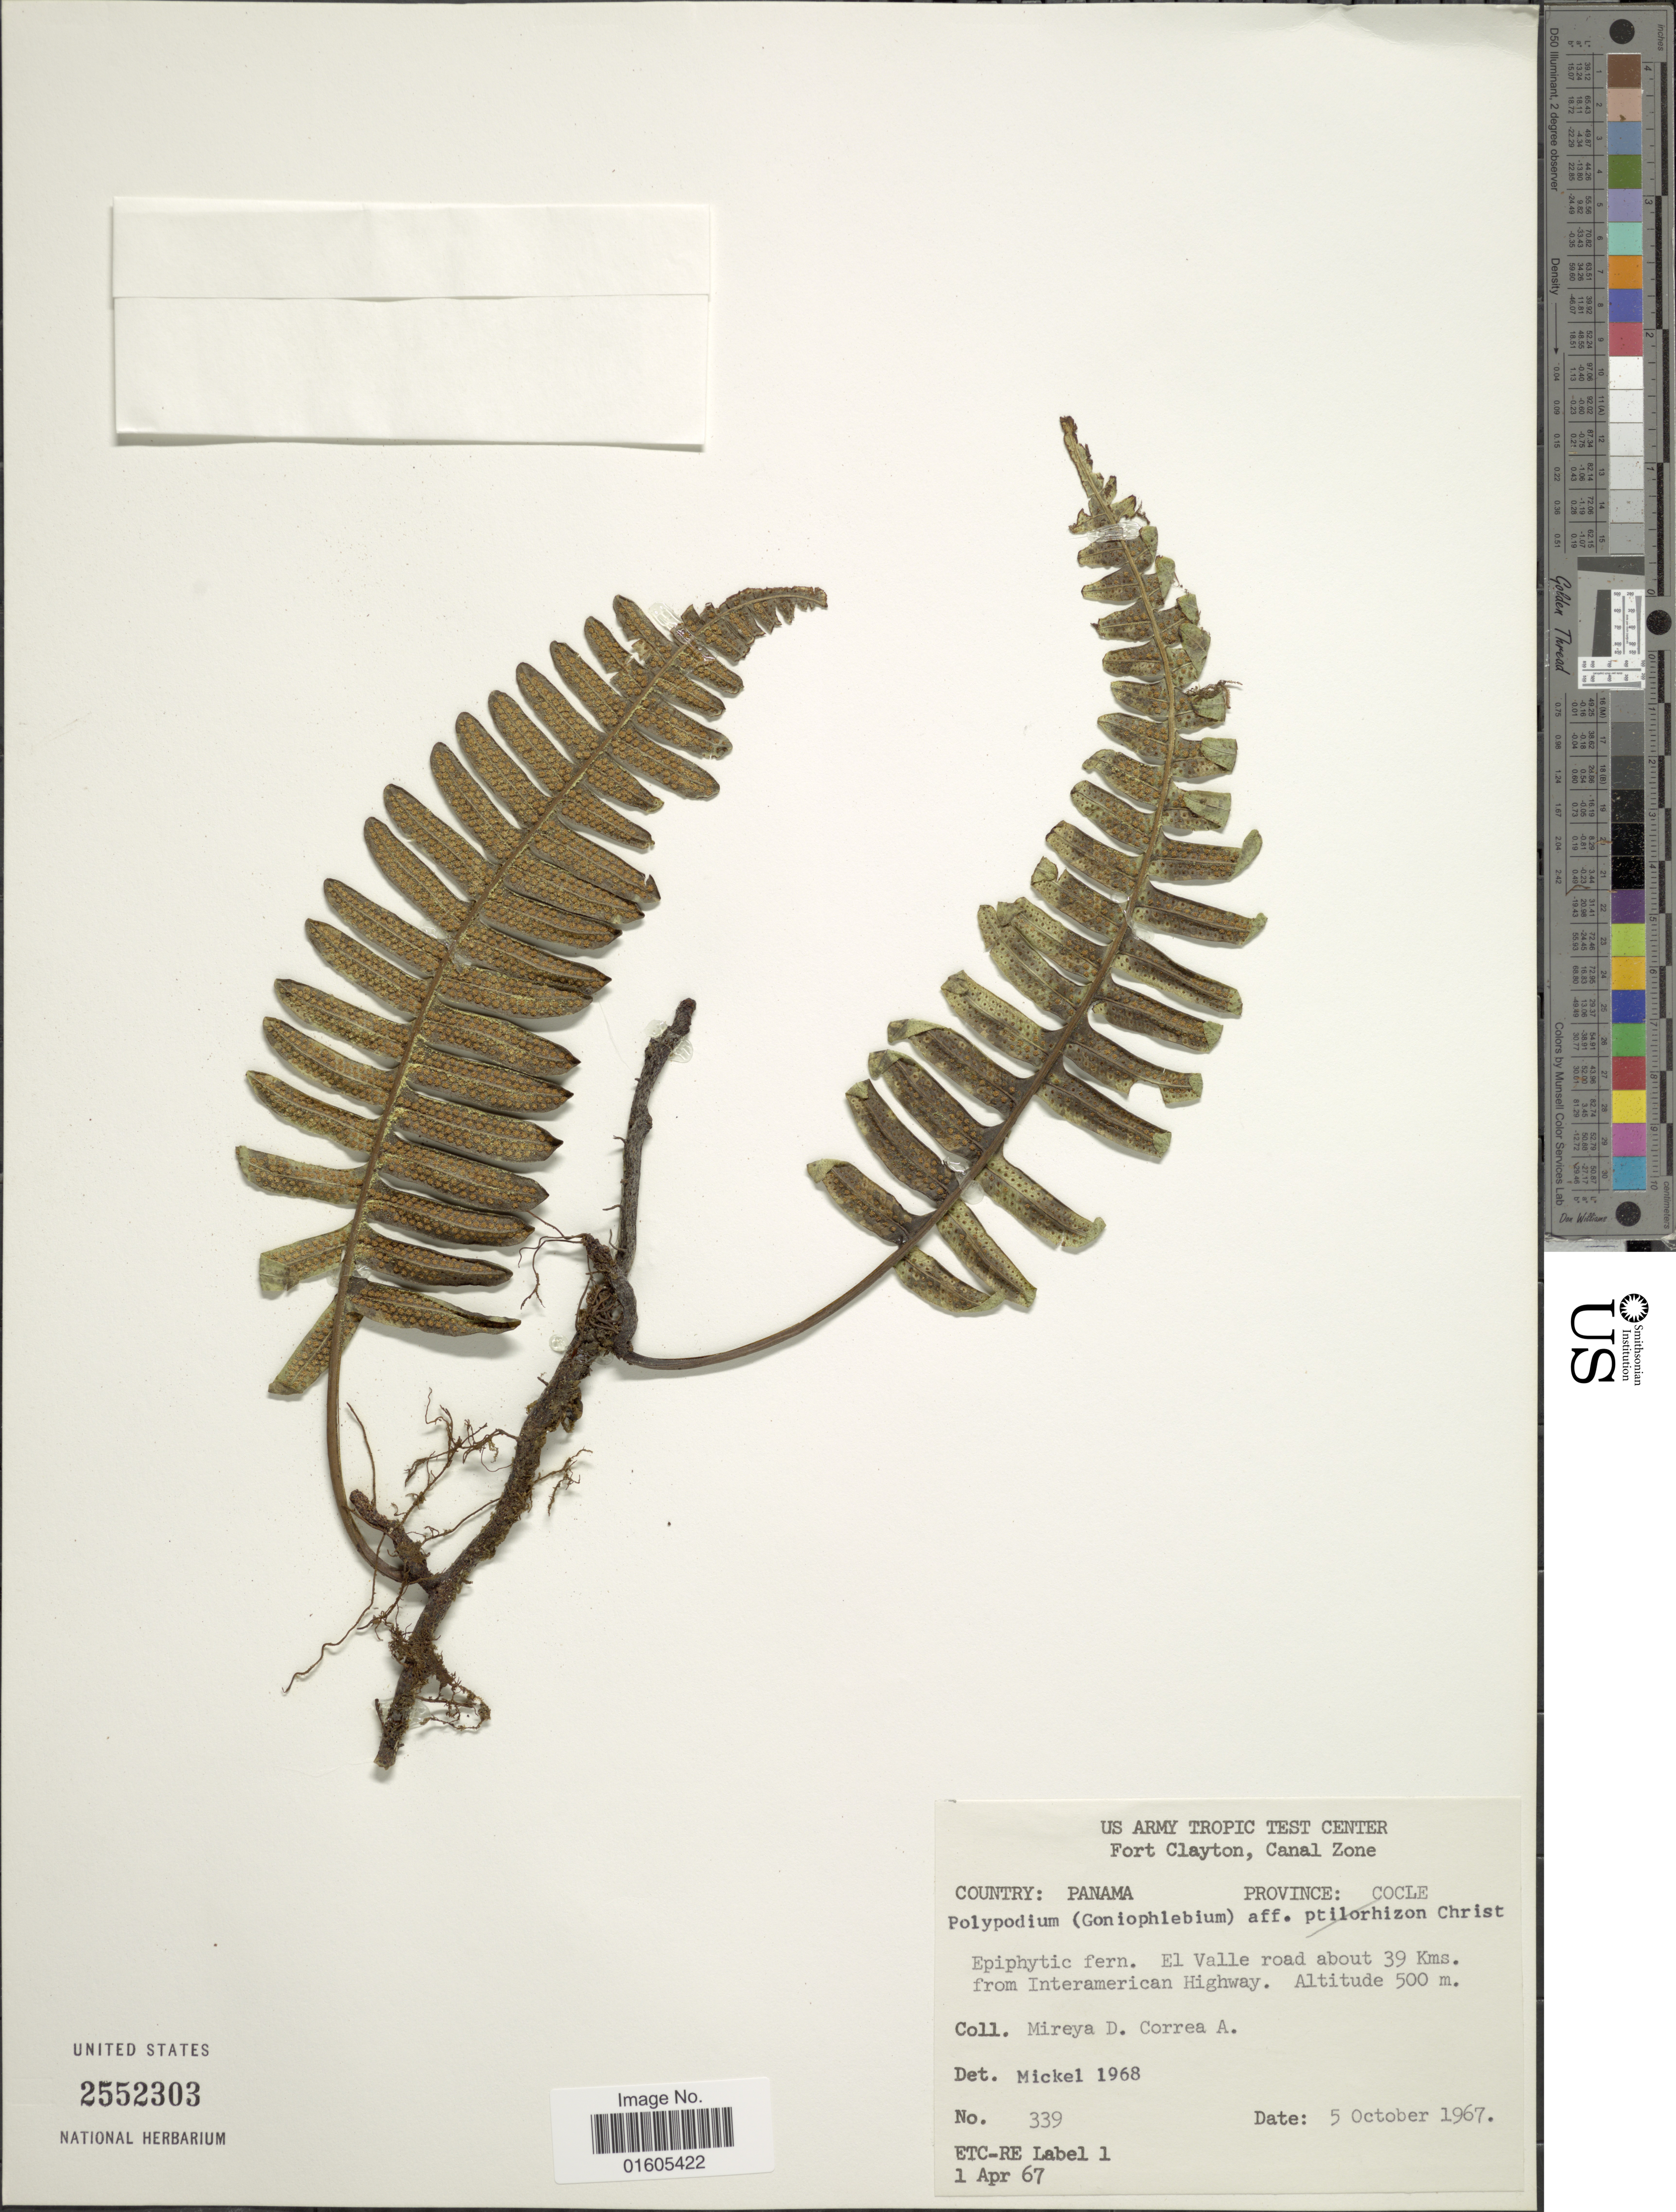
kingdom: Plantae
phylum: Tracheophyta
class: Polypodiopsida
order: Polypodiales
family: Polypodiaceae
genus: Serpocaulon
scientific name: Serpocaulon maritimum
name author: (Hieron.) A.R. Sm.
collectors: M. D. Corrêa-A.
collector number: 339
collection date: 1967-10-05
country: Panama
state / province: Coclé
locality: El Valle road about 39 Kms. from Interamerican Highway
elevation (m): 500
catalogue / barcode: US 2552303